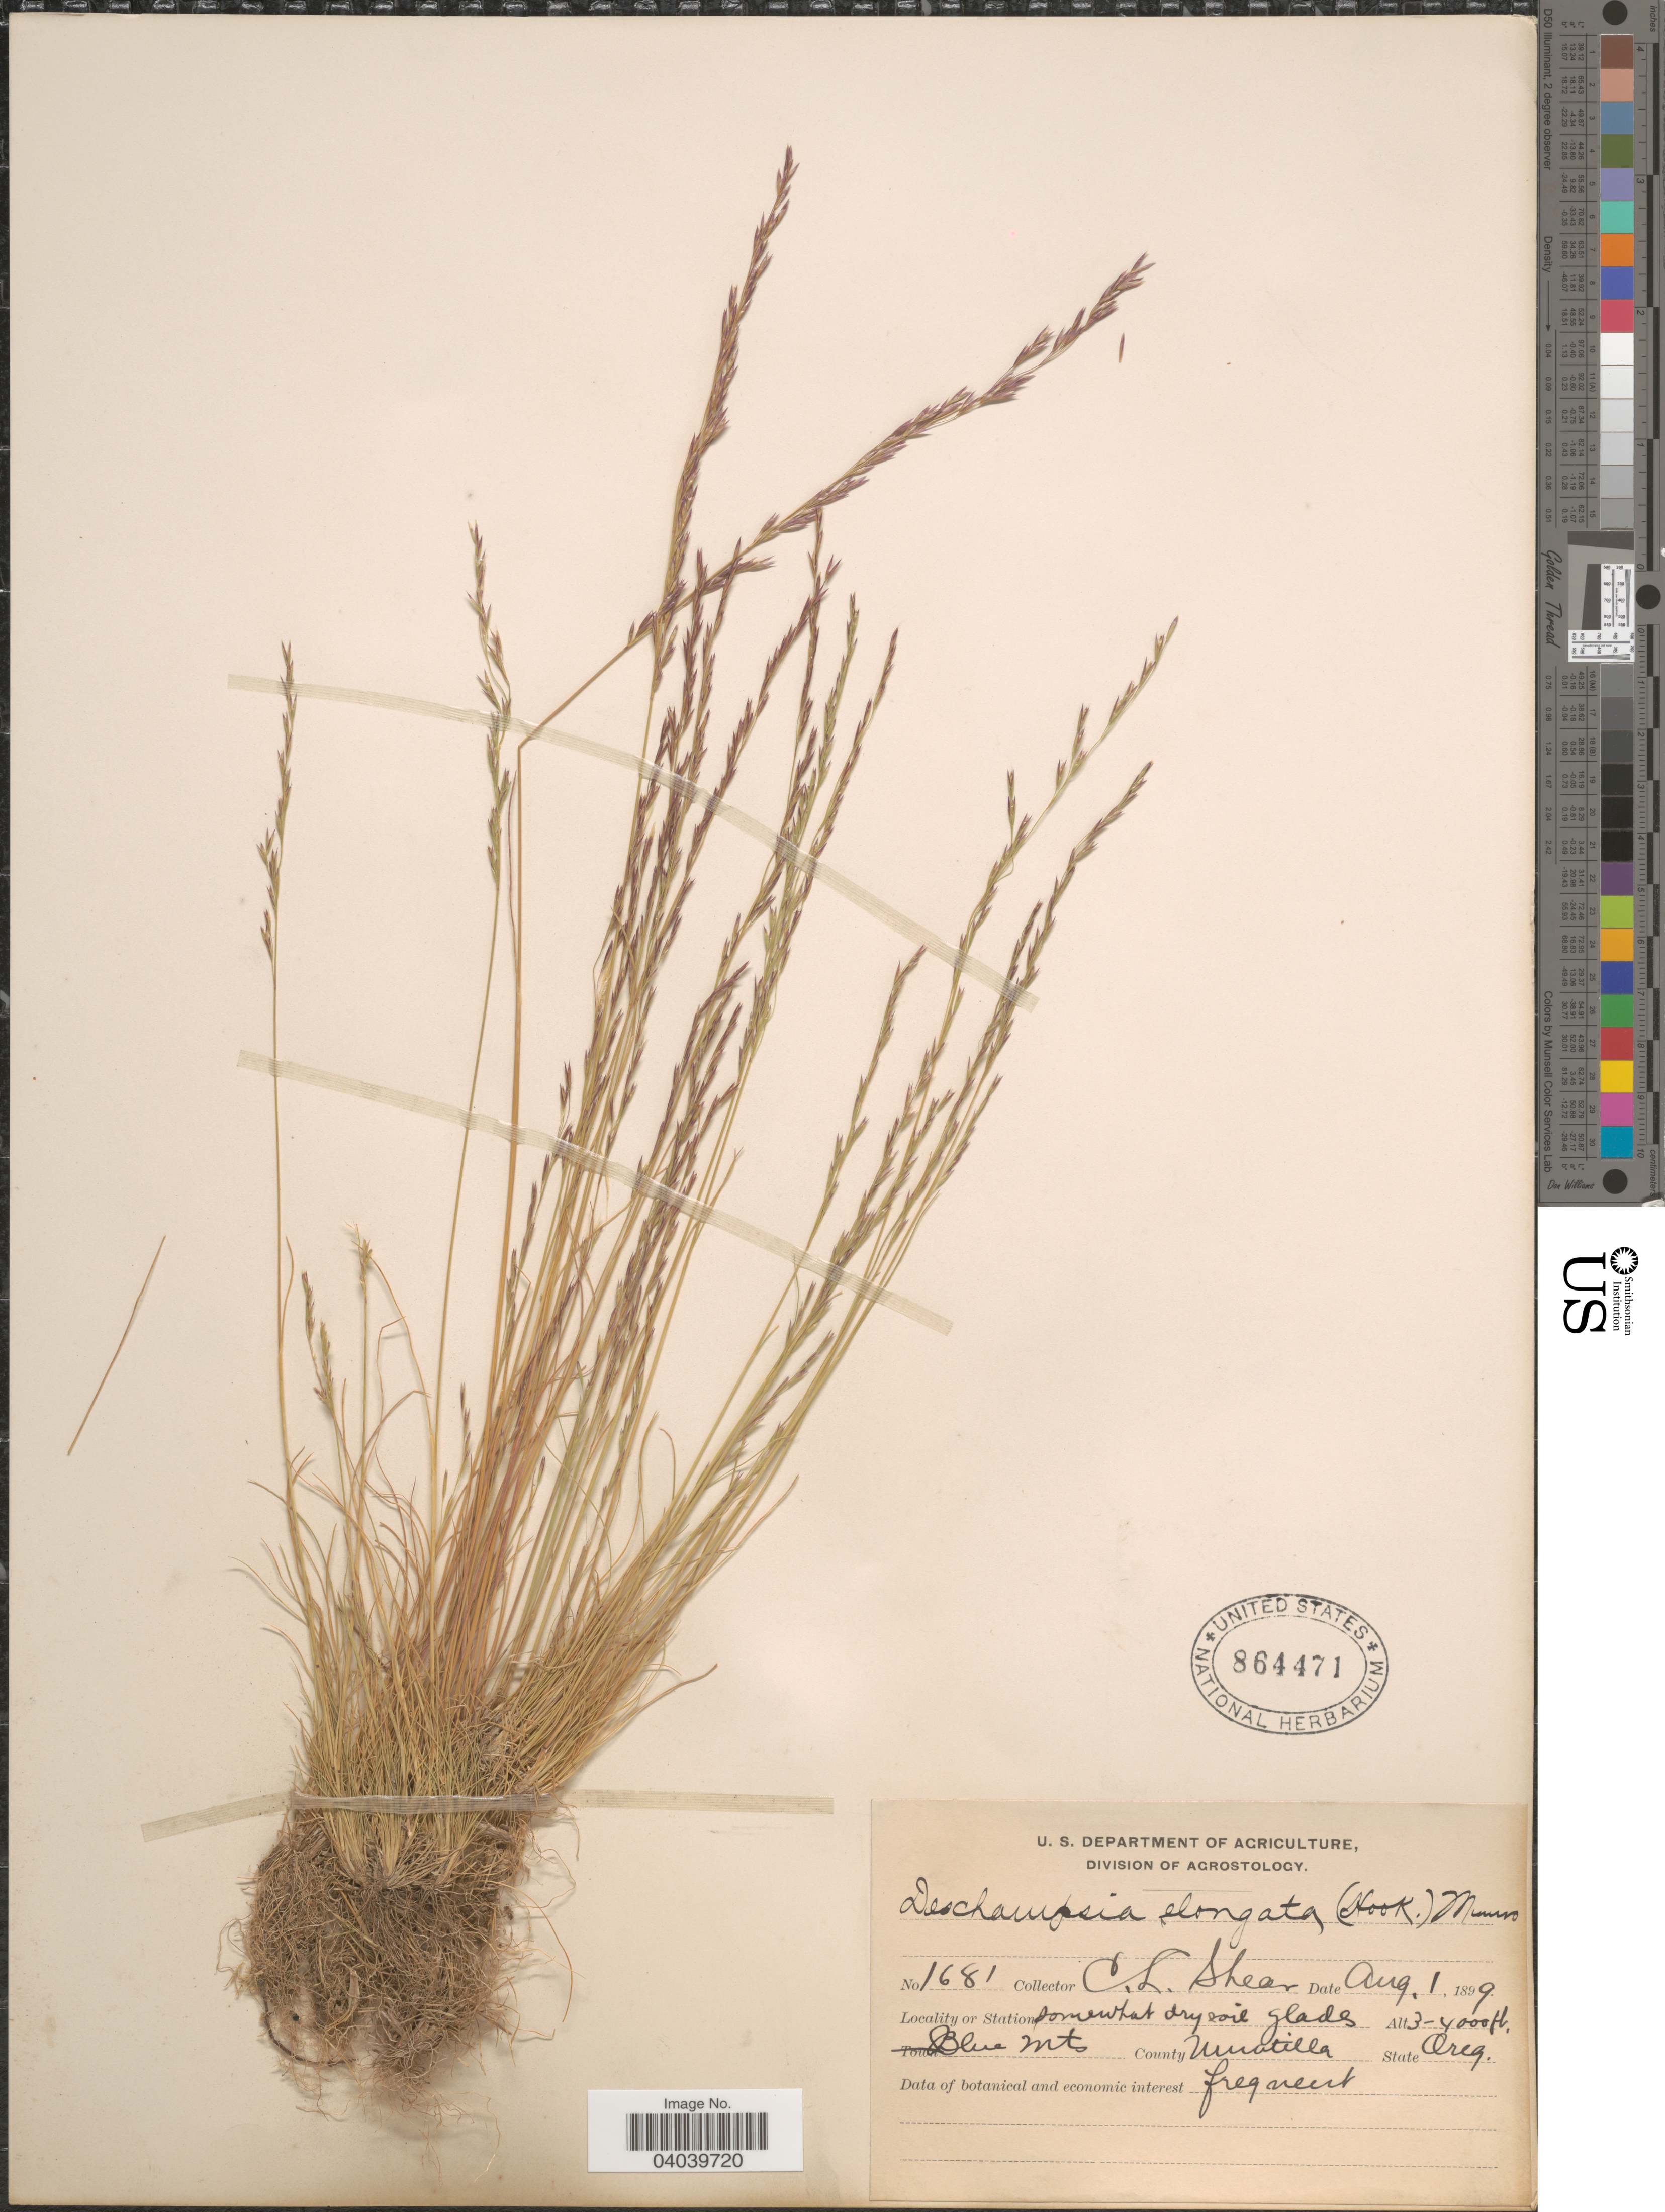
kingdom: Plantae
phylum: Tracheophyta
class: Liliopsida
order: Poales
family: Poaceae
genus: Deschampsia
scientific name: Deschampsia elongata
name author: (Hook.) Munro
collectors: C. L. Shear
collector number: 1681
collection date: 1899-08-01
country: United States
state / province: Oregon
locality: Blue Mts. County Umatilla.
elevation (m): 914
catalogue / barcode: US 864471